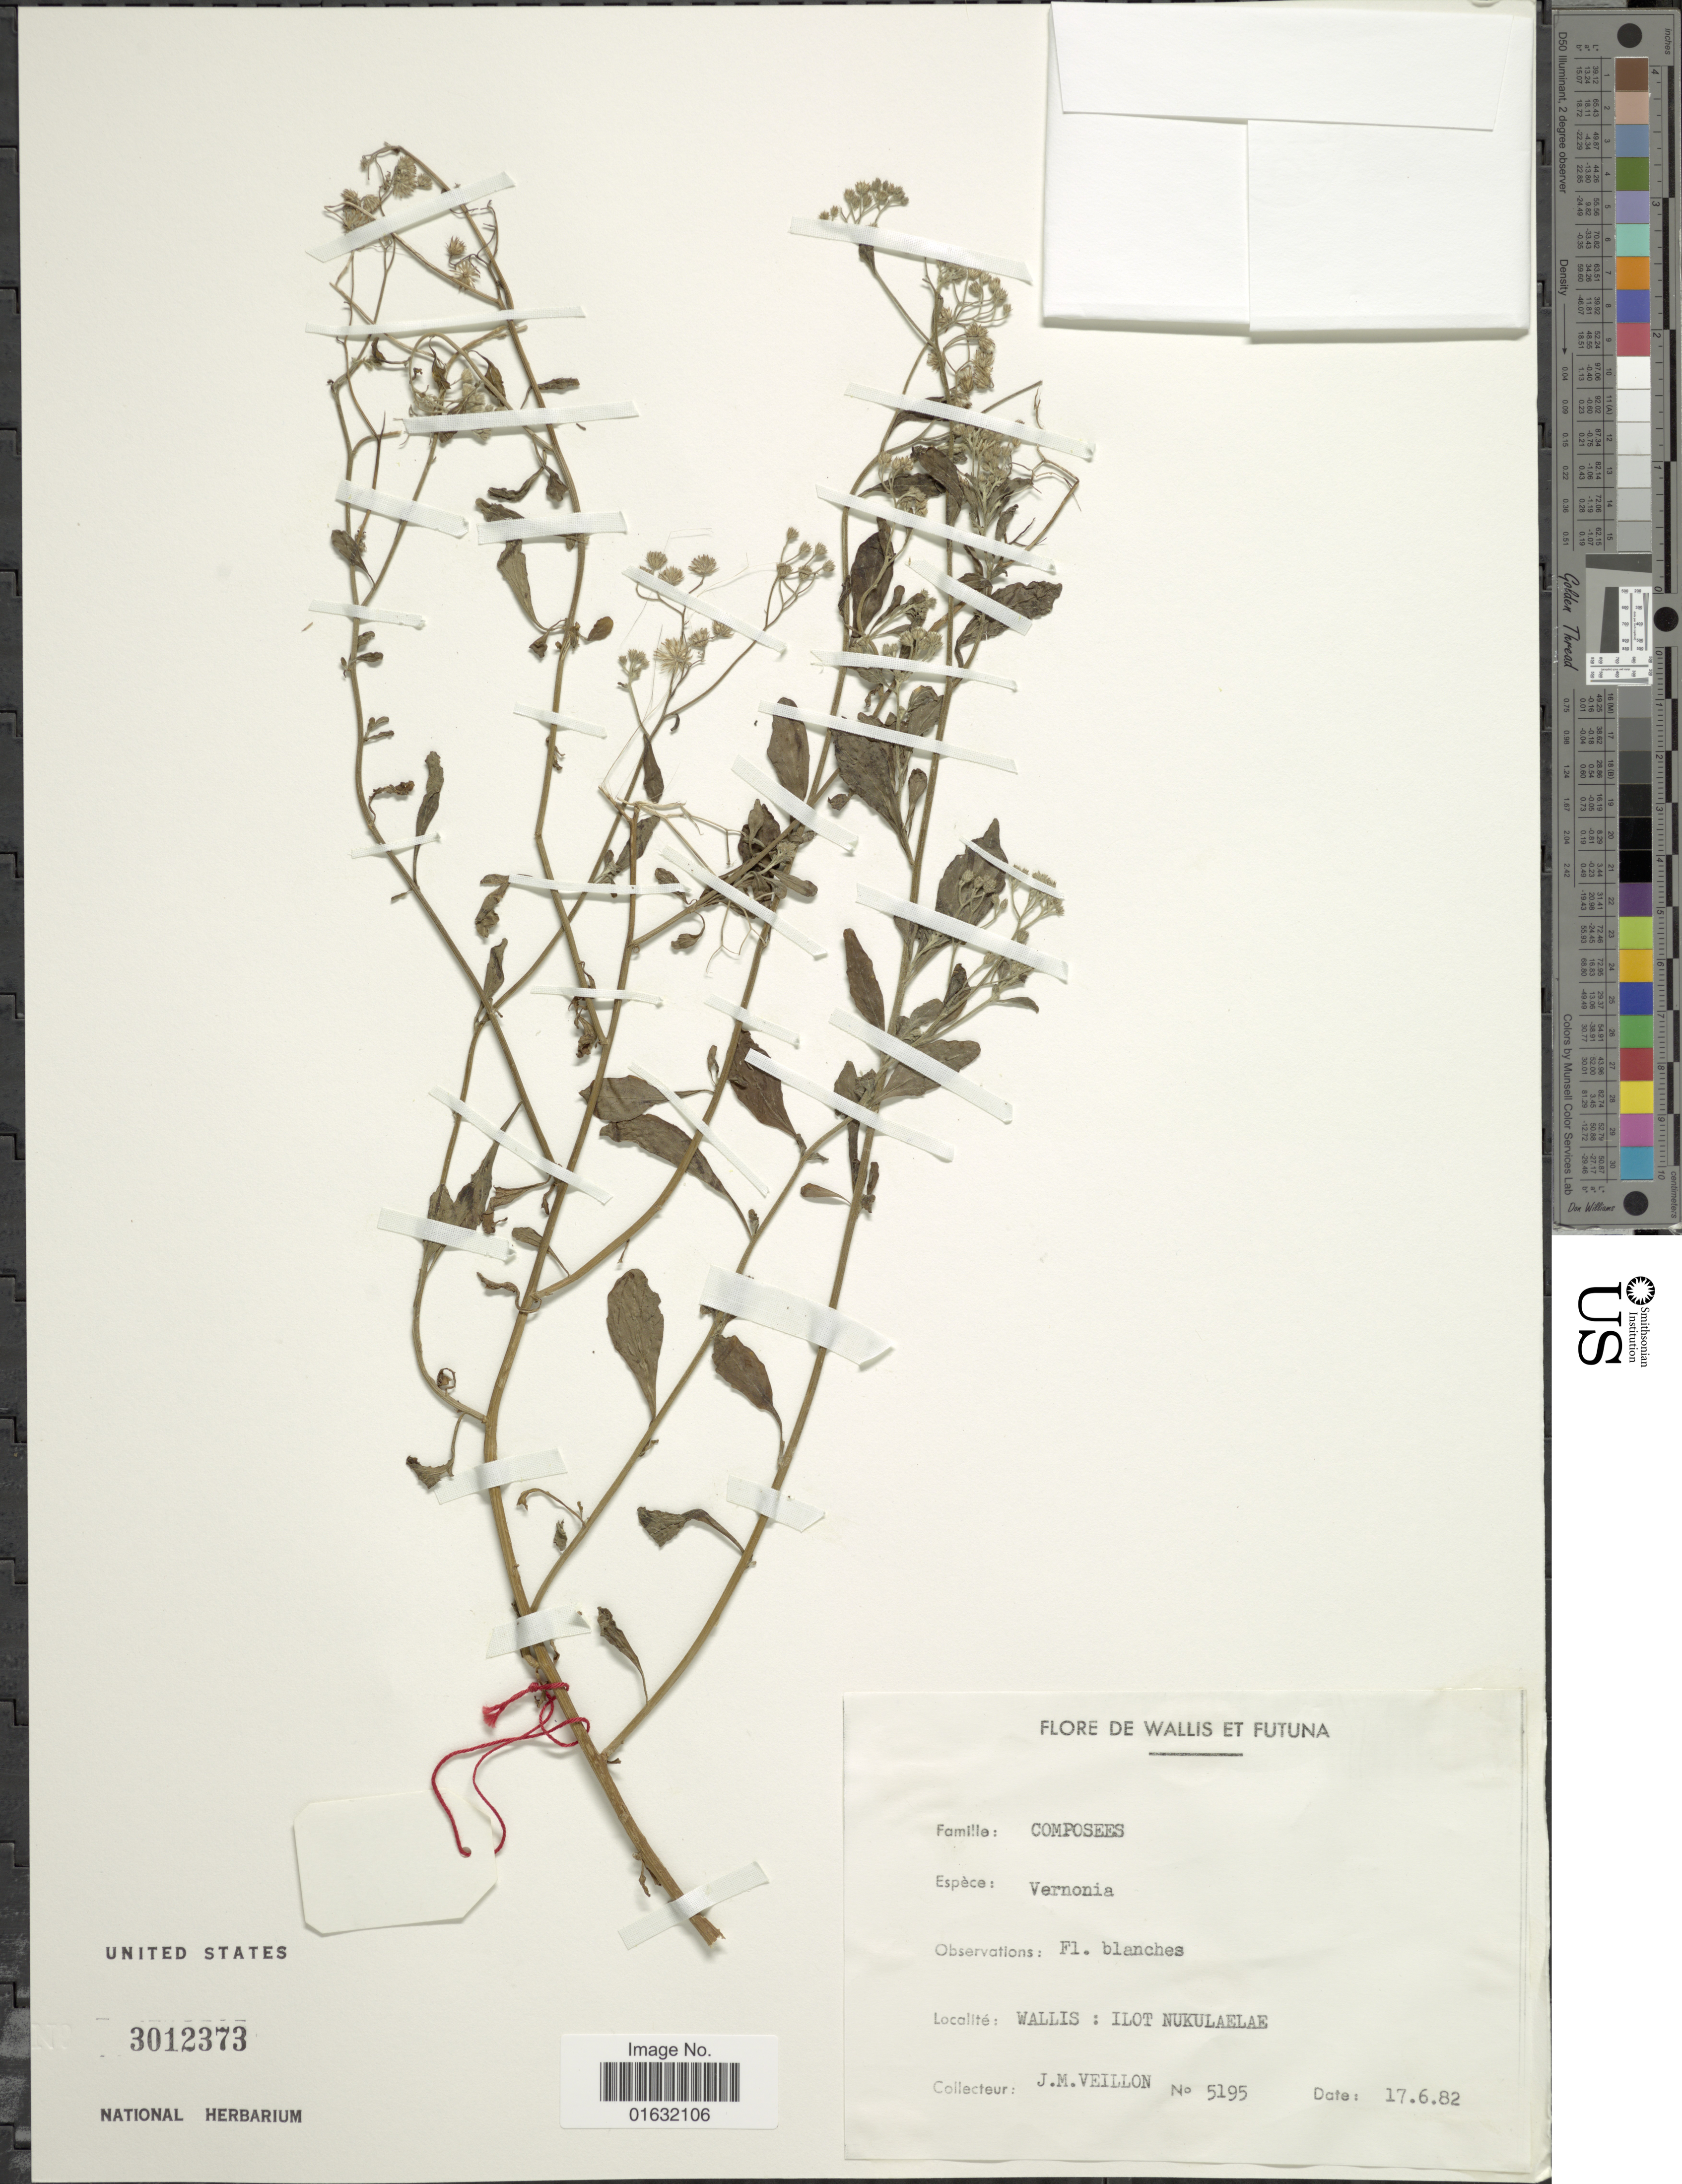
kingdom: Plantae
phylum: Tracheophyta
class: Magnoliopsida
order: Asterales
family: Asteraceae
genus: Cyanthillium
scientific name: Cyanthillium cinereum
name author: (L.) H. Rob.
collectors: J. Veillon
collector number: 5195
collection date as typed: Transcribed d/m/y: 17/6/82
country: Wallis and Futuna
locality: De Wallis et Futunua, Wallis: Ilot Nukulaelae.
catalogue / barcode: US 3012373